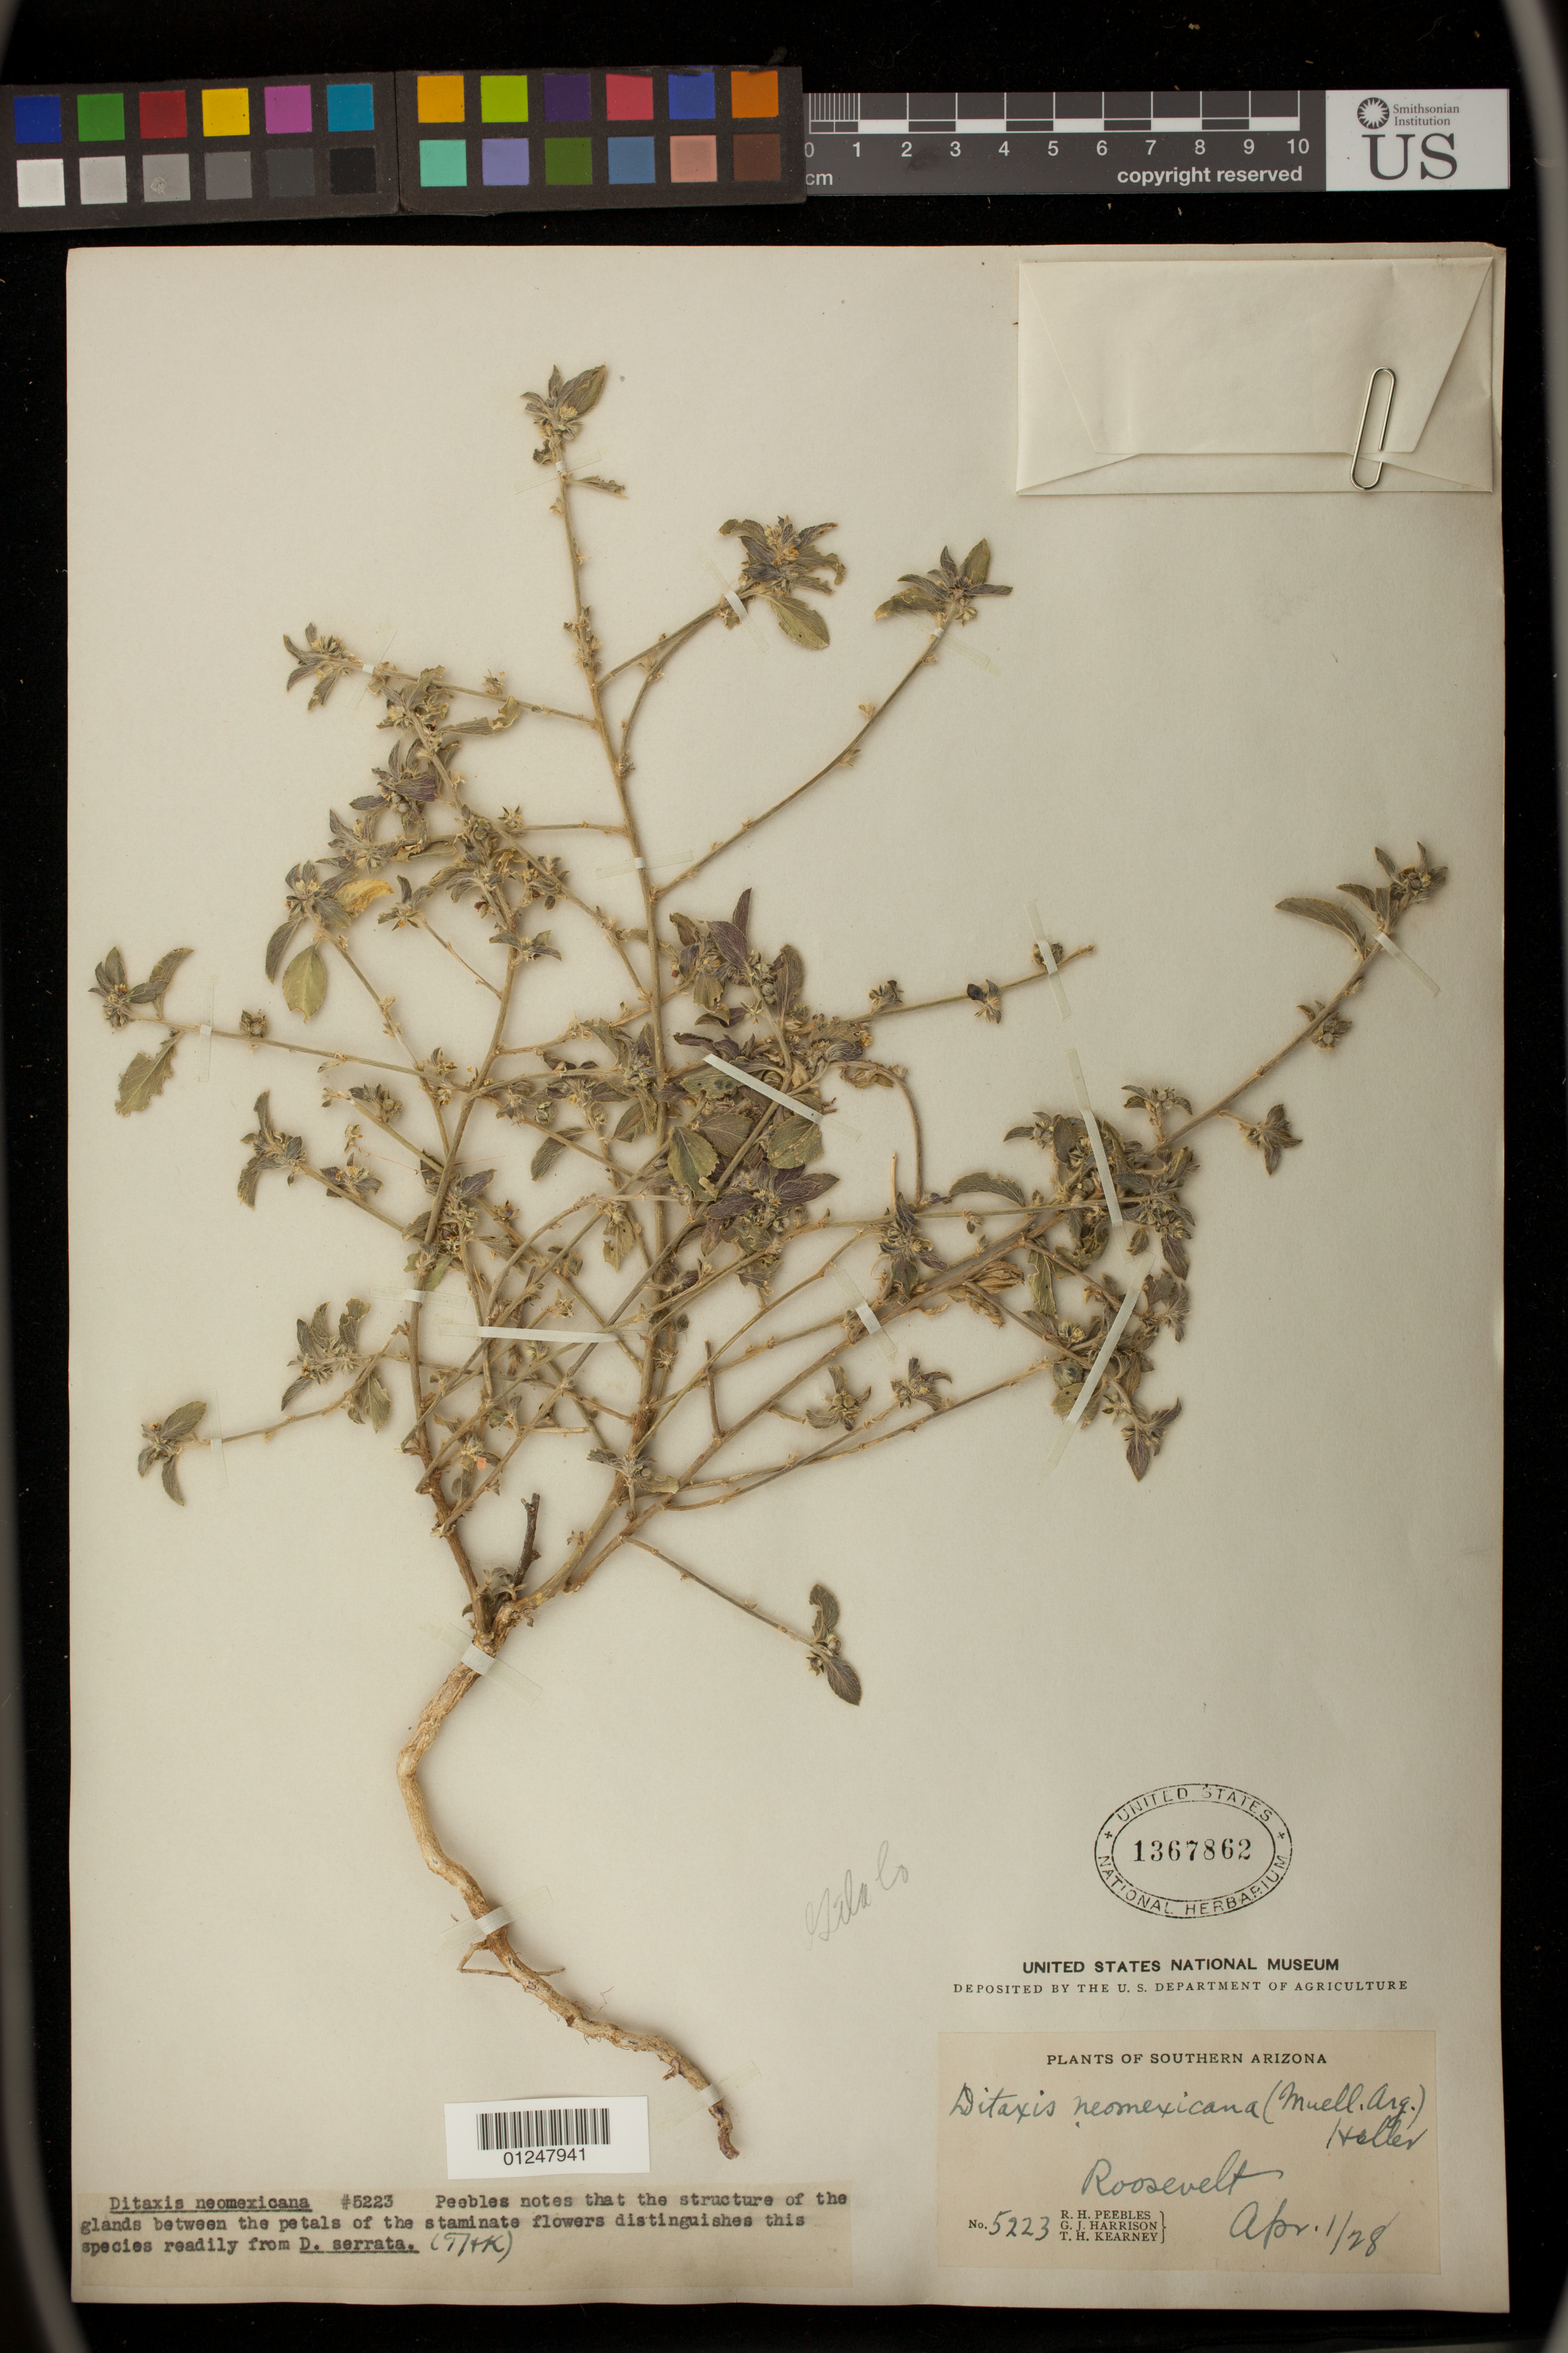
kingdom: Plantae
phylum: Tracheophyta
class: Magnoliopsida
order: Malpighiales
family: Euphorbiaceae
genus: Argythamnia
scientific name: Argythamnia serrata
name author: (Torr.) Müll. Arg.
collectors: R. H. Peebles, G. J. Harrison & T. H. Kearney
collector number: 5223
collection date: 1928-04-01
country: United States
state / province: Arizona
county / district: Gila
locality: Roosevelt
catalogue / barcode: US 1367862